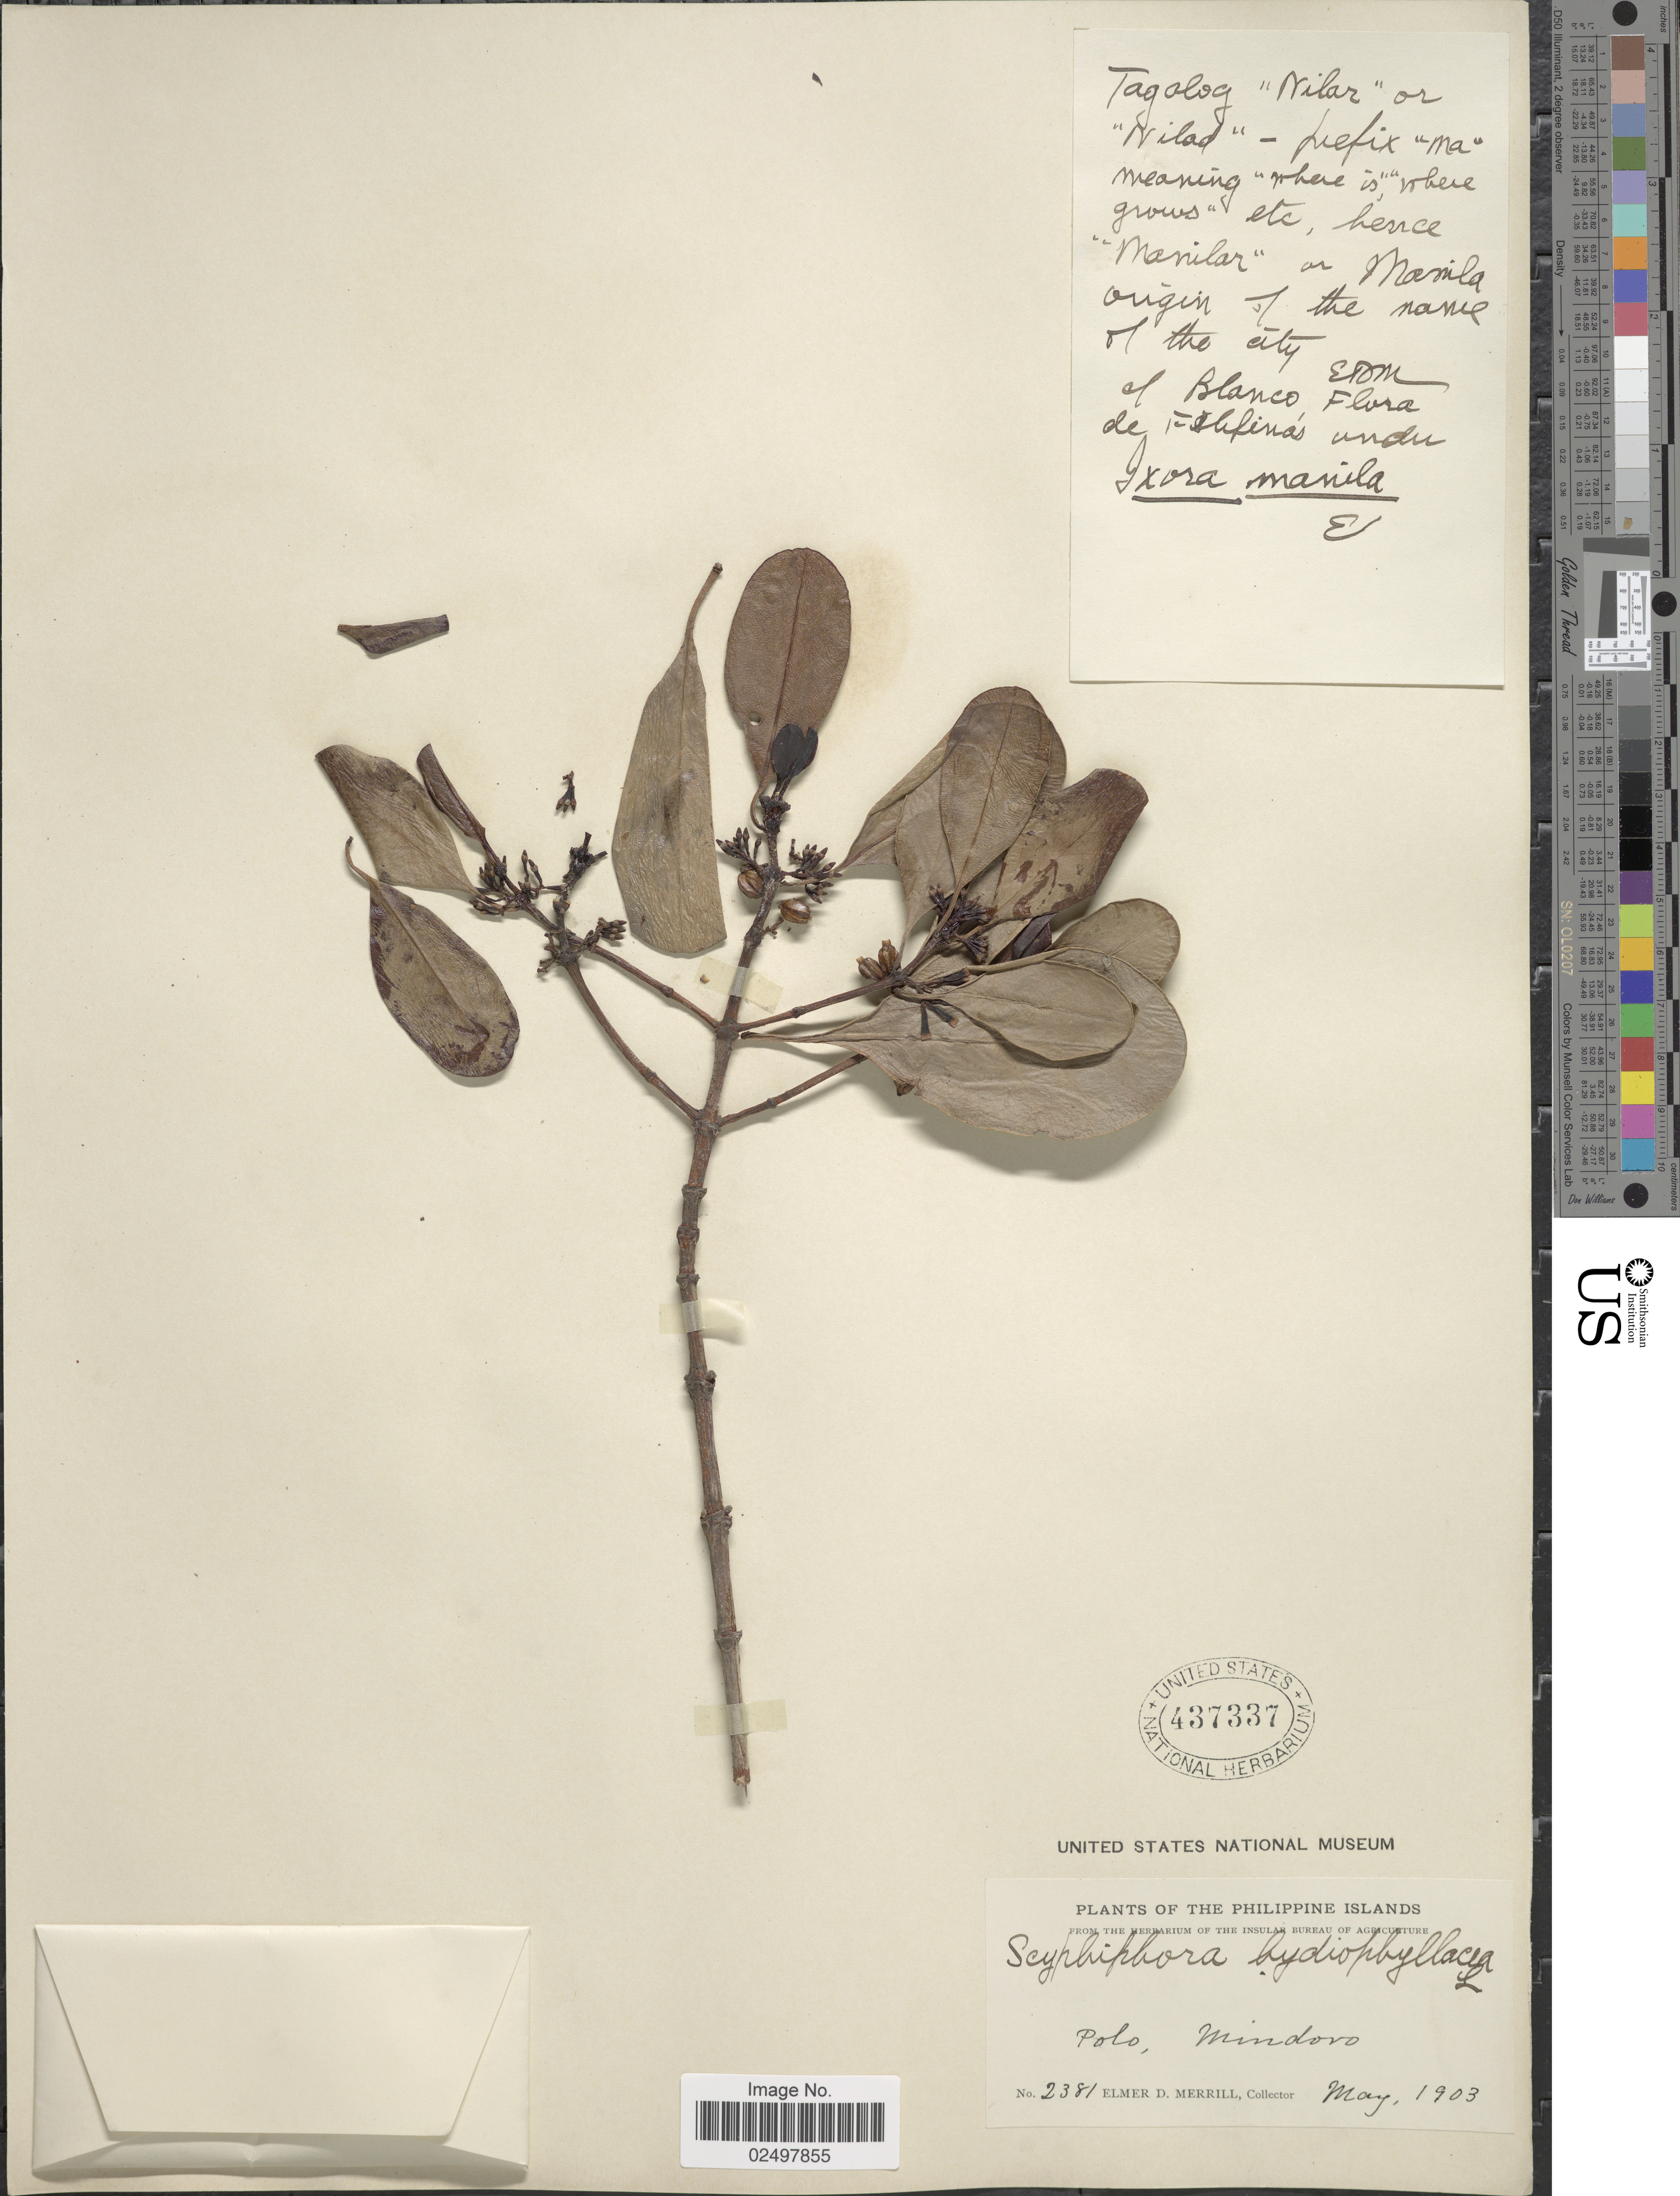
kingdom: Plantae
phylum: Tracheophyta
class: Magnoliopsida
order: Gentianales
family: Rubiaceae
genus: Scyphiphora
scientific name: Scyphiphora hydrophyllacea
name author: Gaertn.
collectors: E. D. Merrill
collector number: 2381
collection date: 1903-05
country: Philippines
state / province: Mimaropa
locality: Philippine Islands, Polo, Mindoro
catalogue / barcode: US 437337